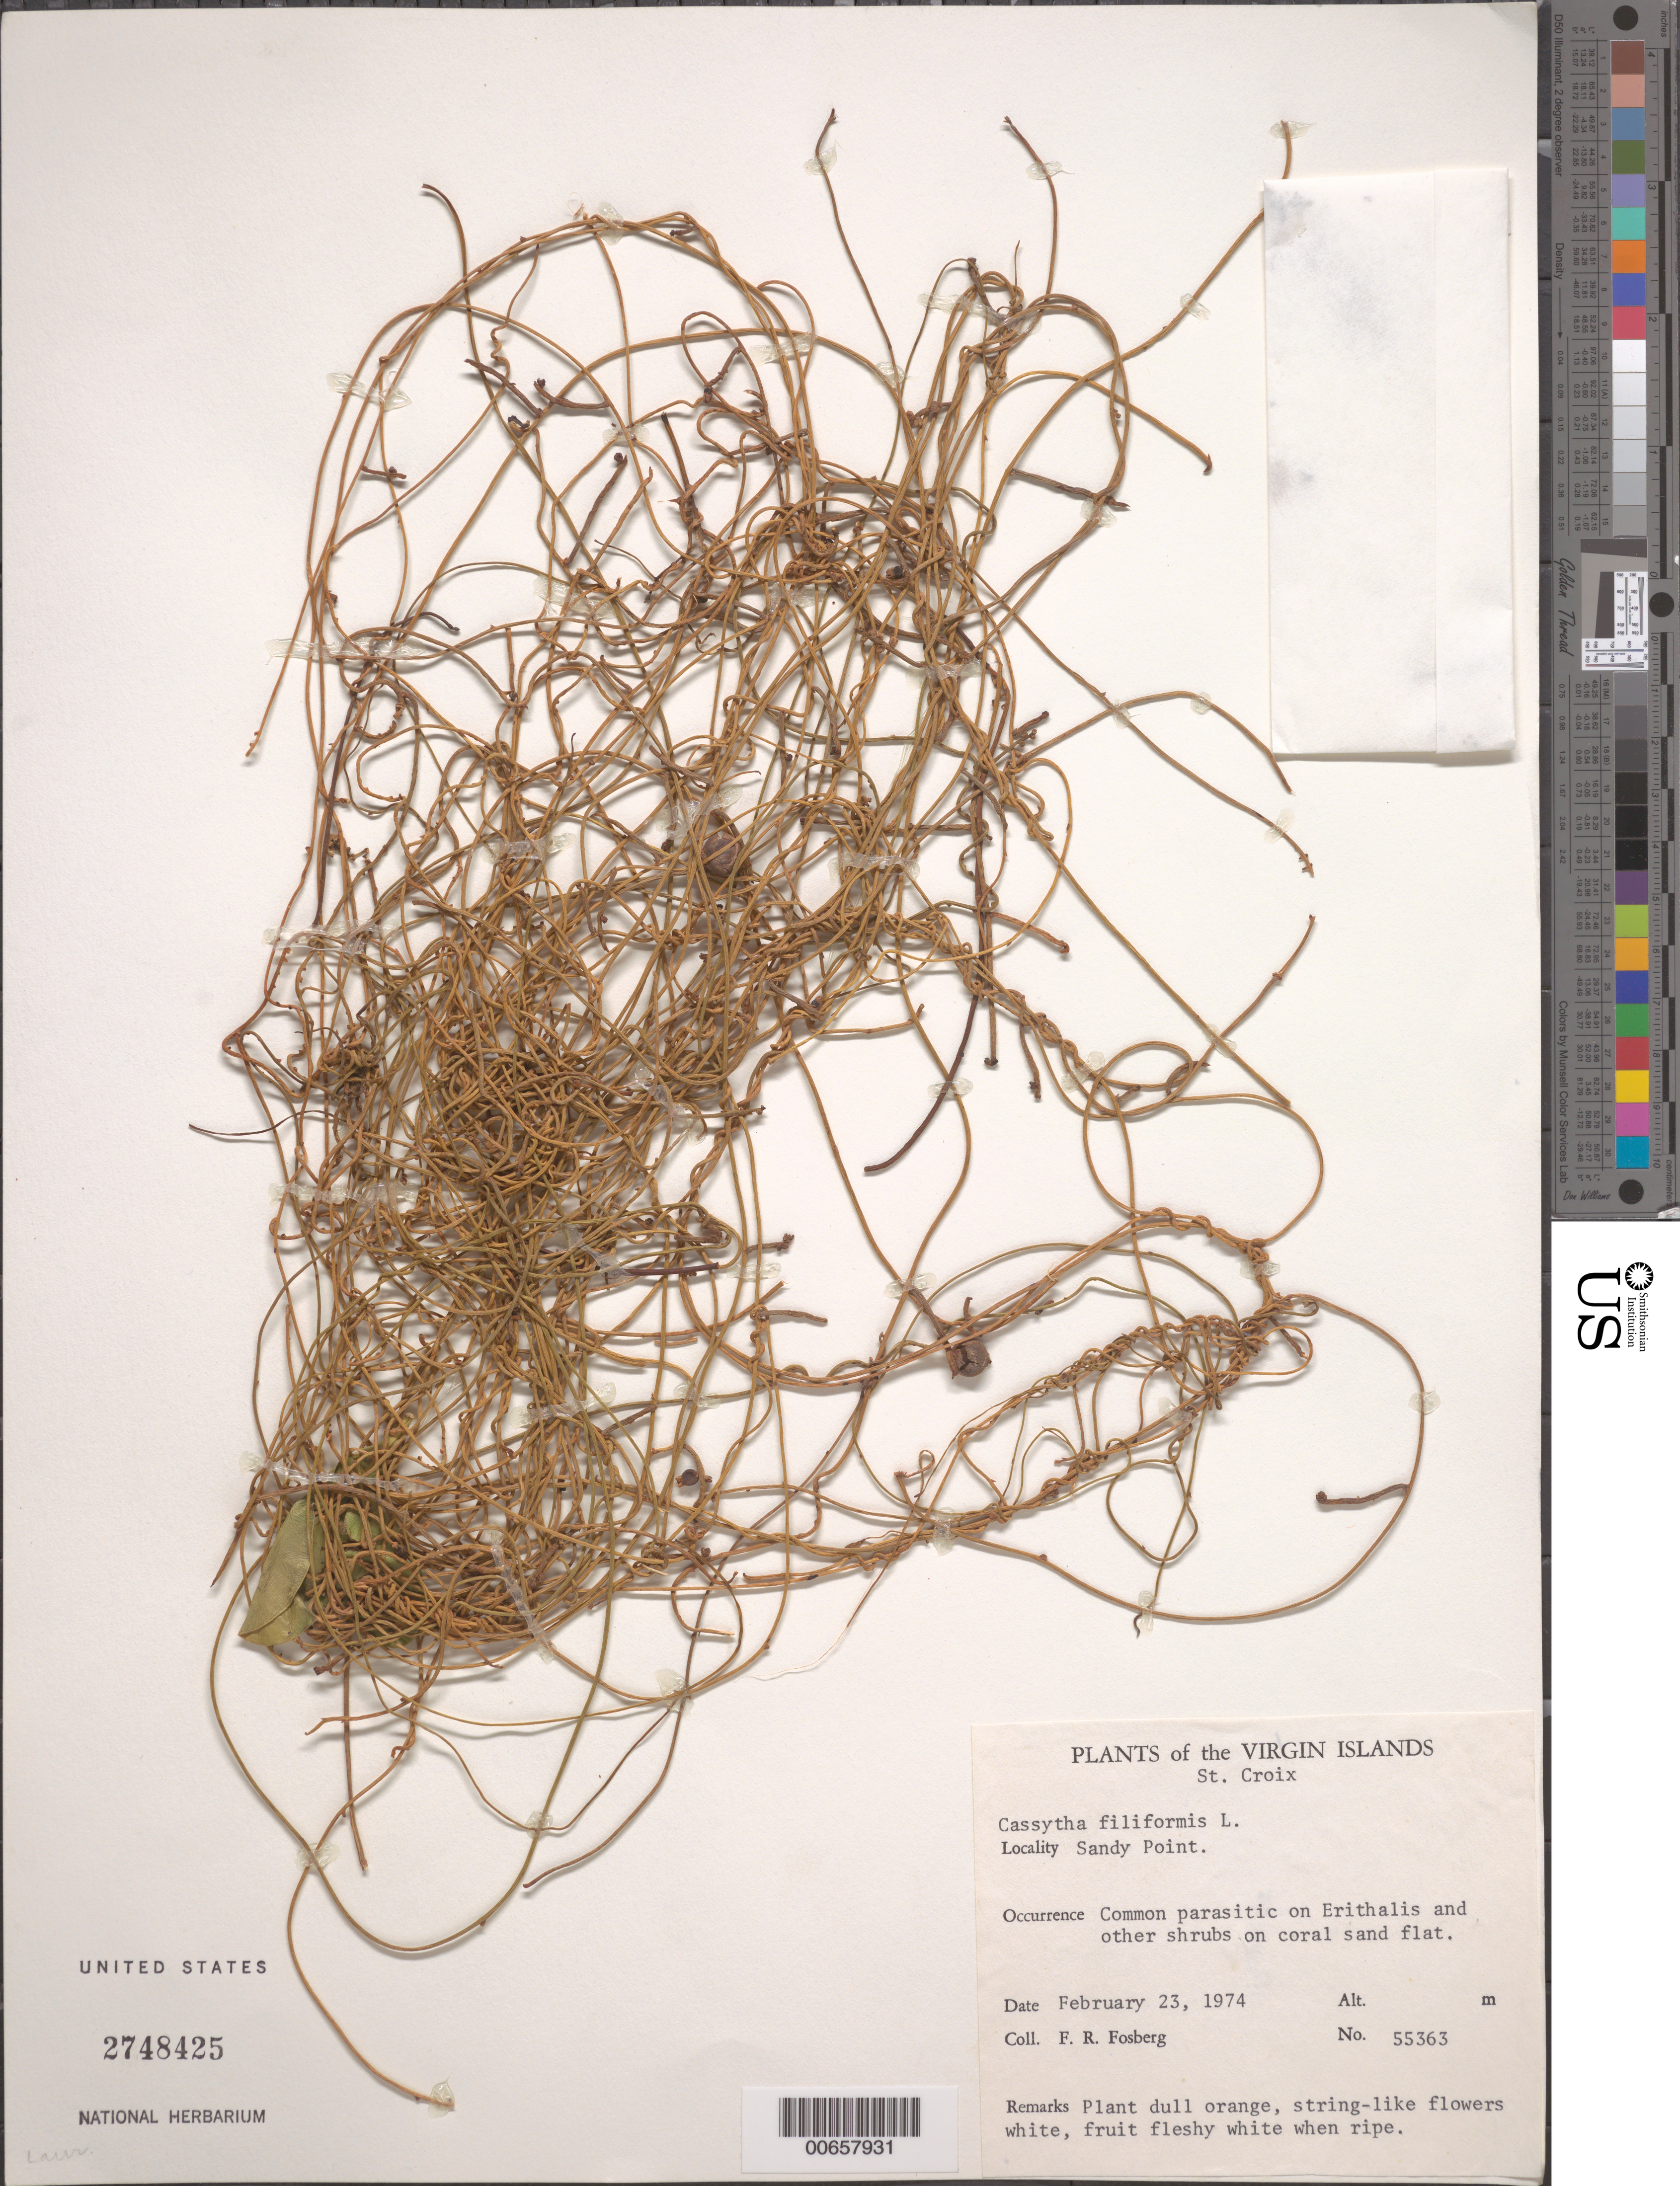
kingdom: Plantae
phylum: Tracheophyta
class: Magnoliopsida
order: Laurales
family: Lauraceae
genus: Cassytha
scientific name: Cassytha filiformis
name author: L.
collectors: F. R. Fosberg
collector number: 55363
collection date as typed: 23 Feb 1974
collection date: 1974-02-23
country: U.S. Virgin Islands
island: St. Croix Island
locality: Sandy Point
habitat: On Erithalis and other shrubs on coral sand flat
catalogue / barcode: US 2748425